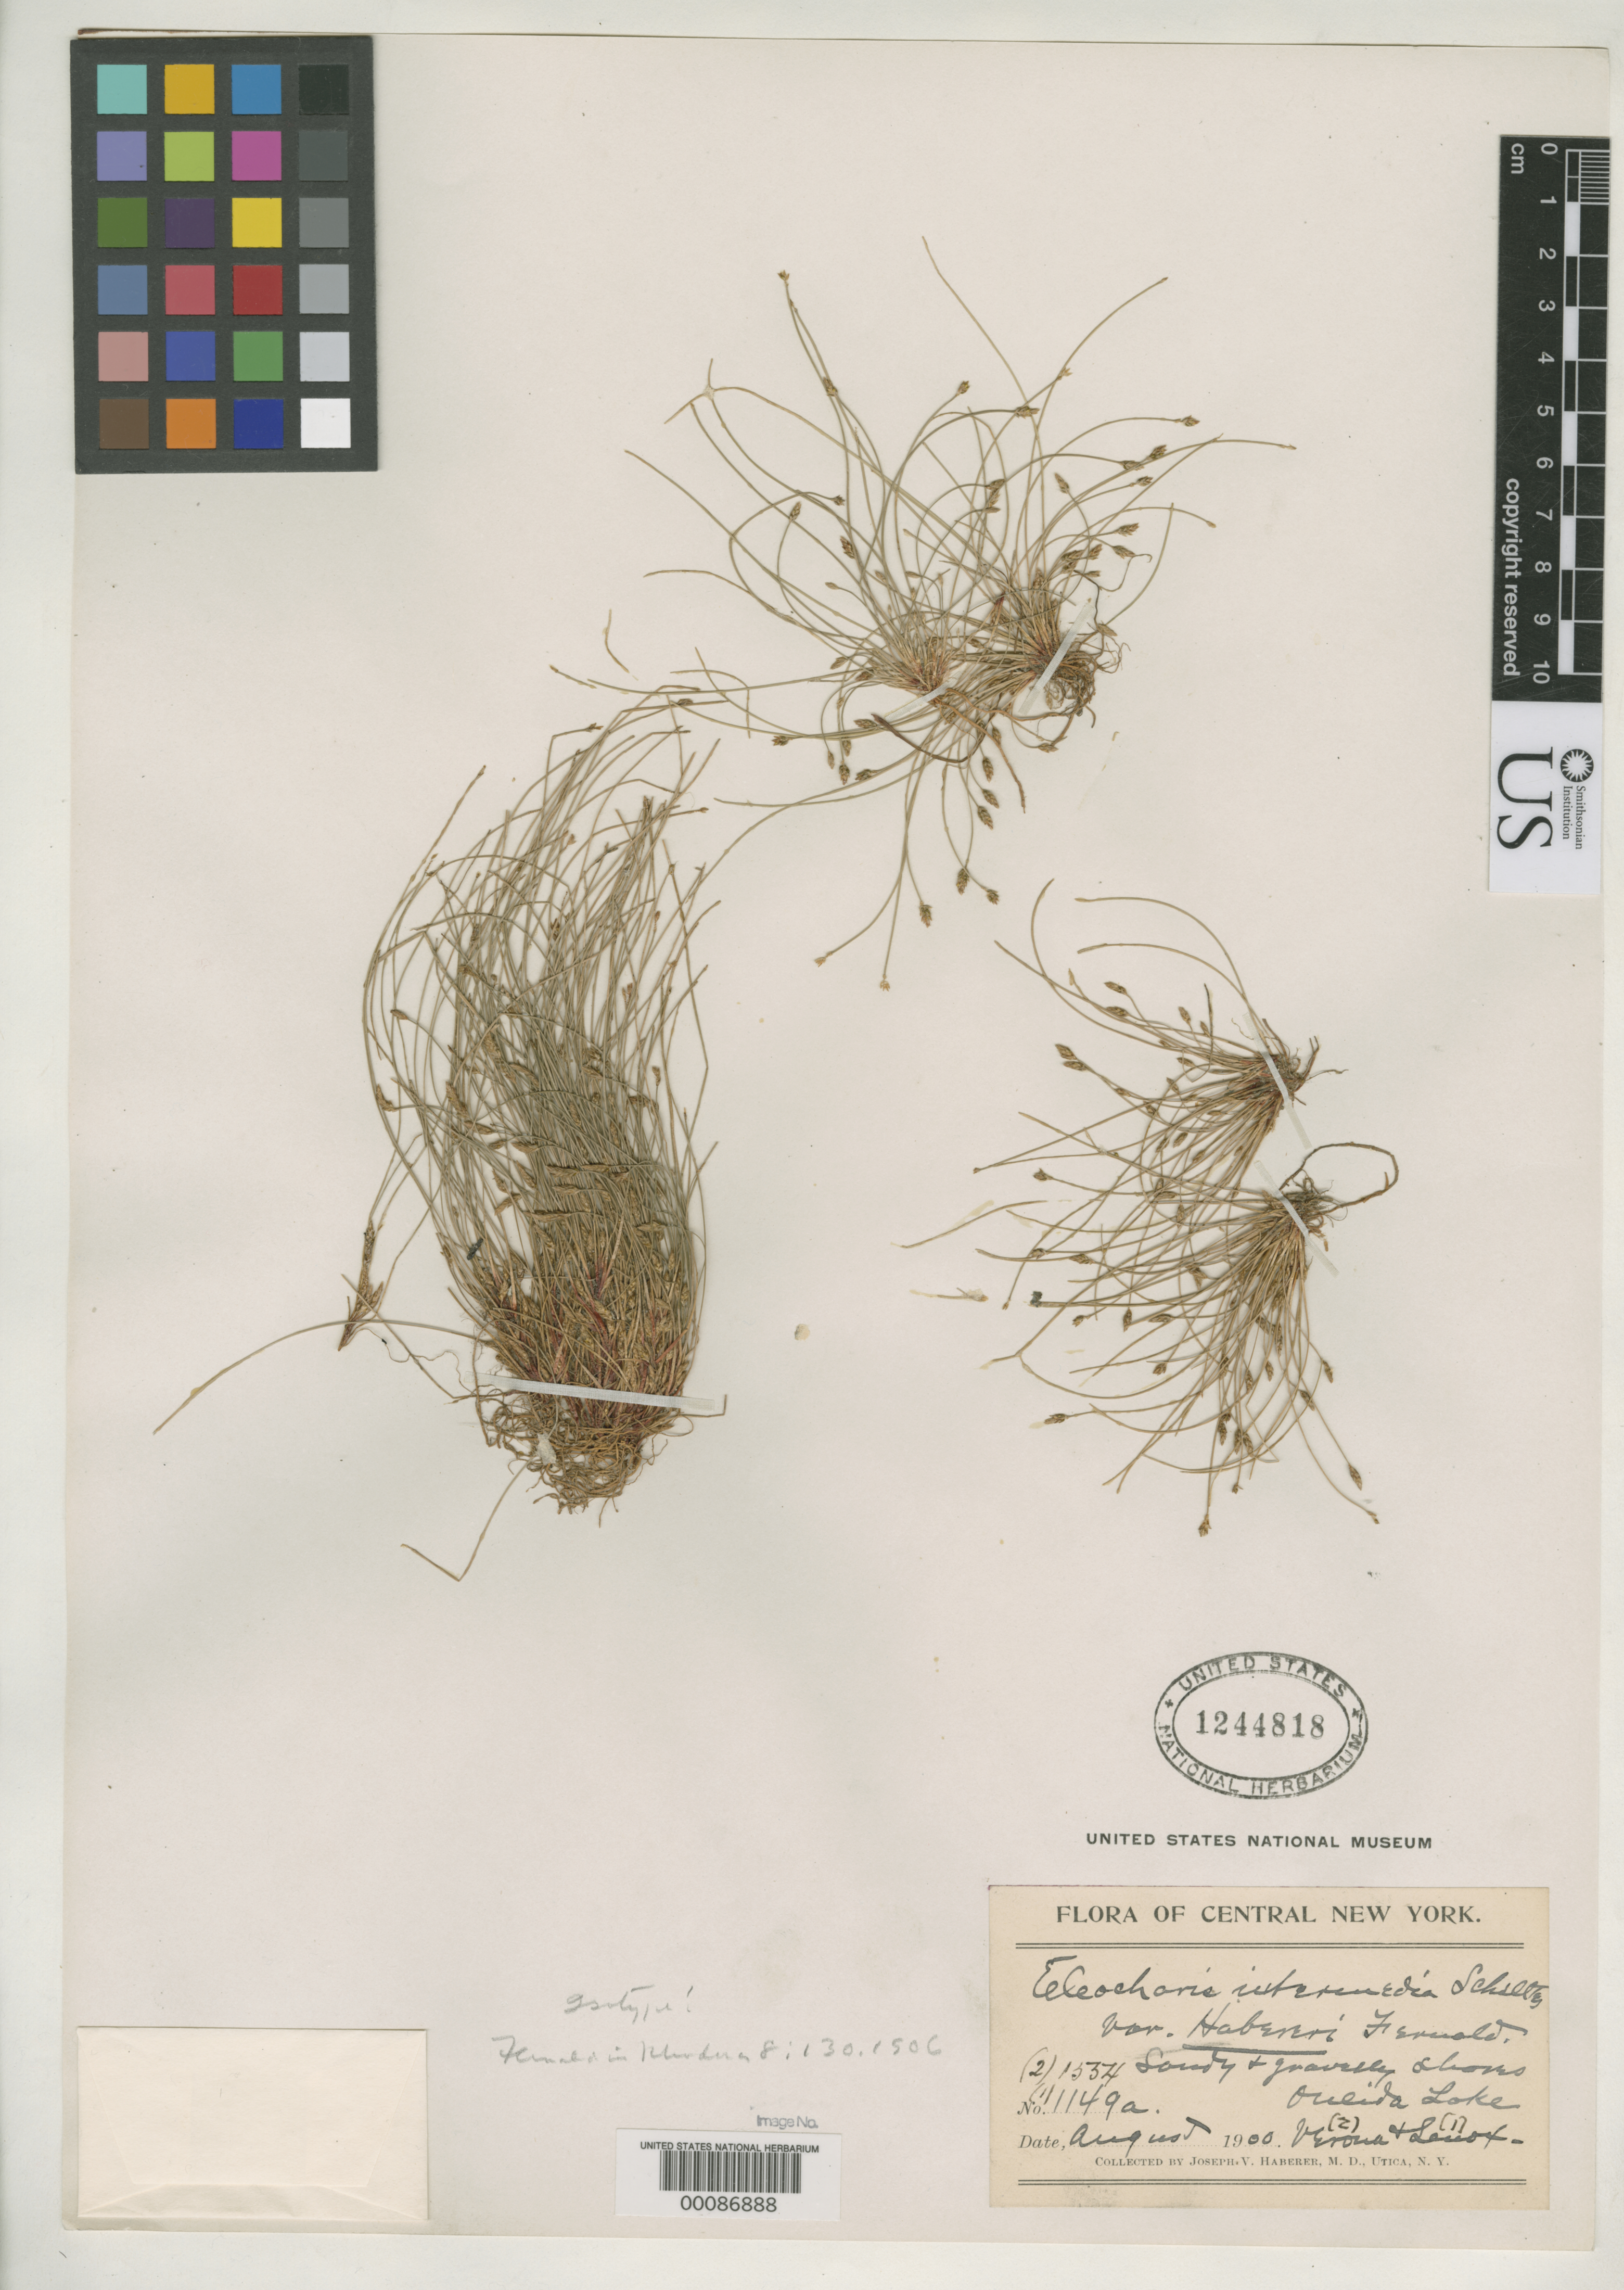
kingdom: Plantae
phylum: Tracheophyta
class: Liliopsida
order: Poales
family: Cyperaceae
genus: Eleocharis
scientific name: Eleocharis intermedia var. habereri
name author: Fernald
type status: Isotype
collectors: J. V. Haberer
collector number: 1149 a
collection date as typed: Aug 1900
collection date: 1900-08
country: United States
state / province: New York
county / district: Oneida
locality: Oneida Lake.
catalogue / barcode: US 1244818